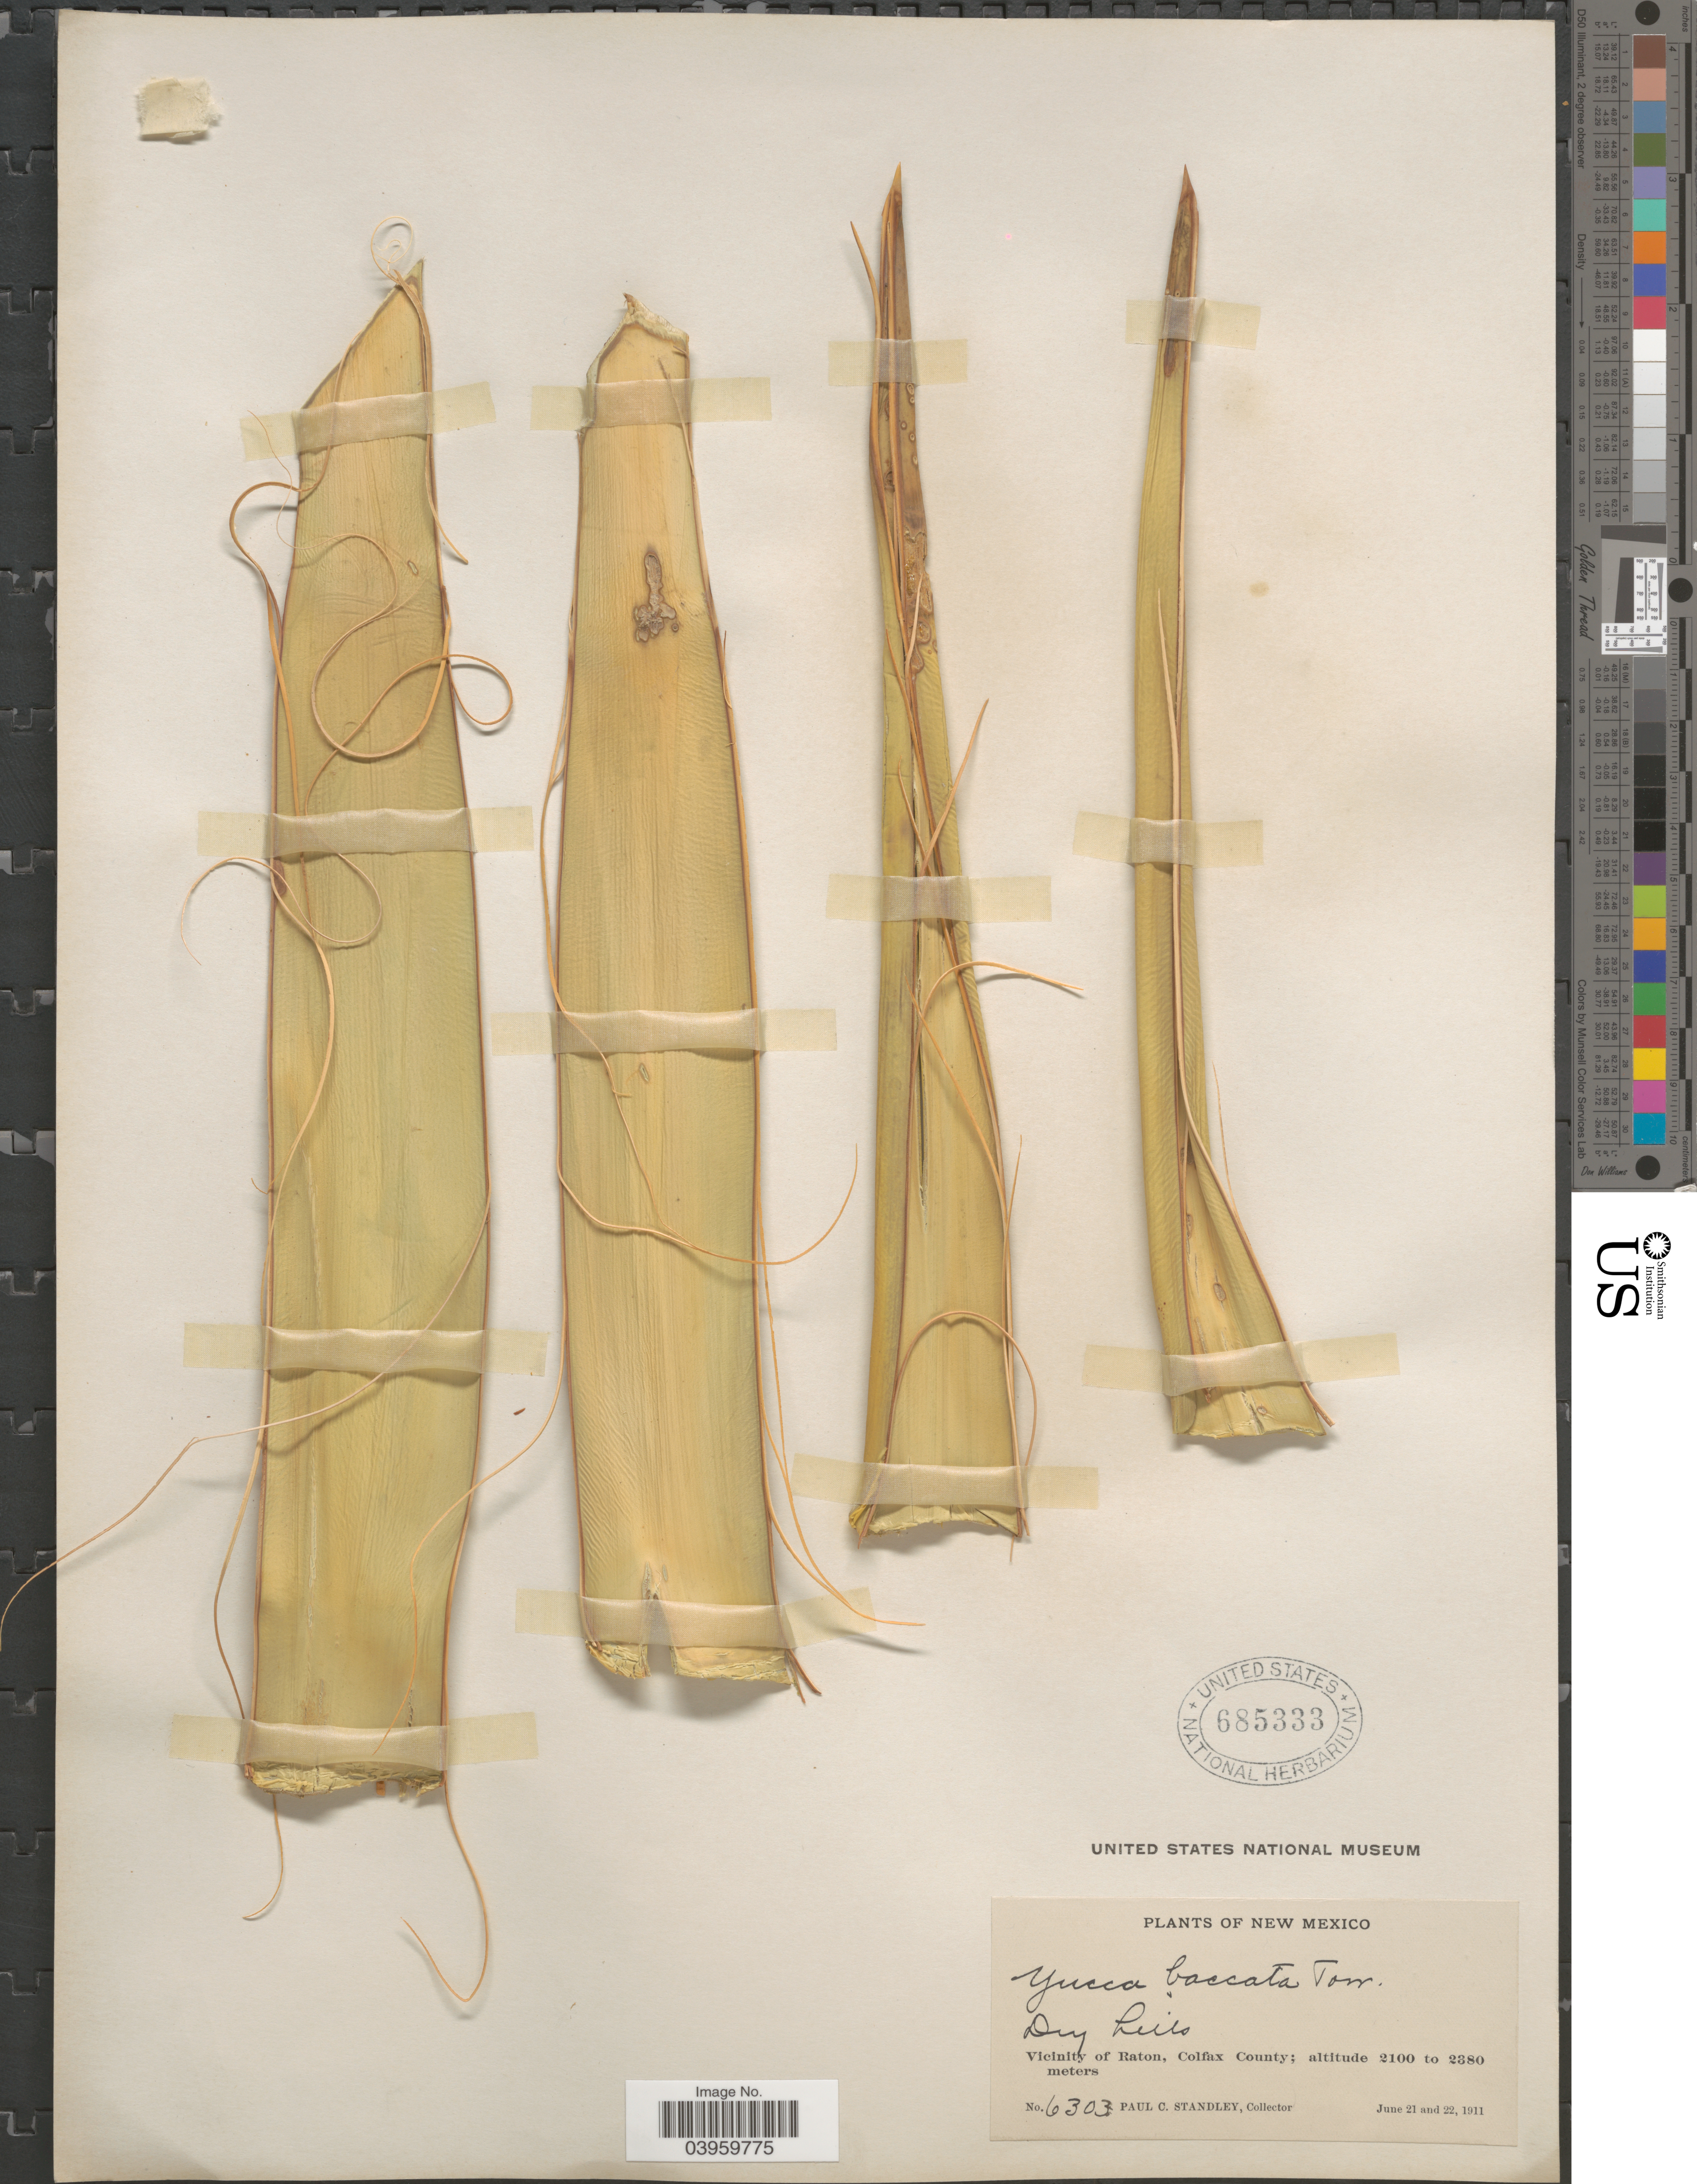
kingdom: Plantae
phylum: Tracheophyta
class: Liliopsida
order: Asparagales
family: Asparagaceae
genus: Yucca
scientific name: Yucca baccata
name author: Torr.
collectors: P. C. Standley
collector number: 6303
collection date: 1911-06-21/1911-06-22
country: United States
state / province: New Mexico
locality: Vicinity of Raton, Colfax County.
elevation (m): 2100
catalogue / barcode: US 685333